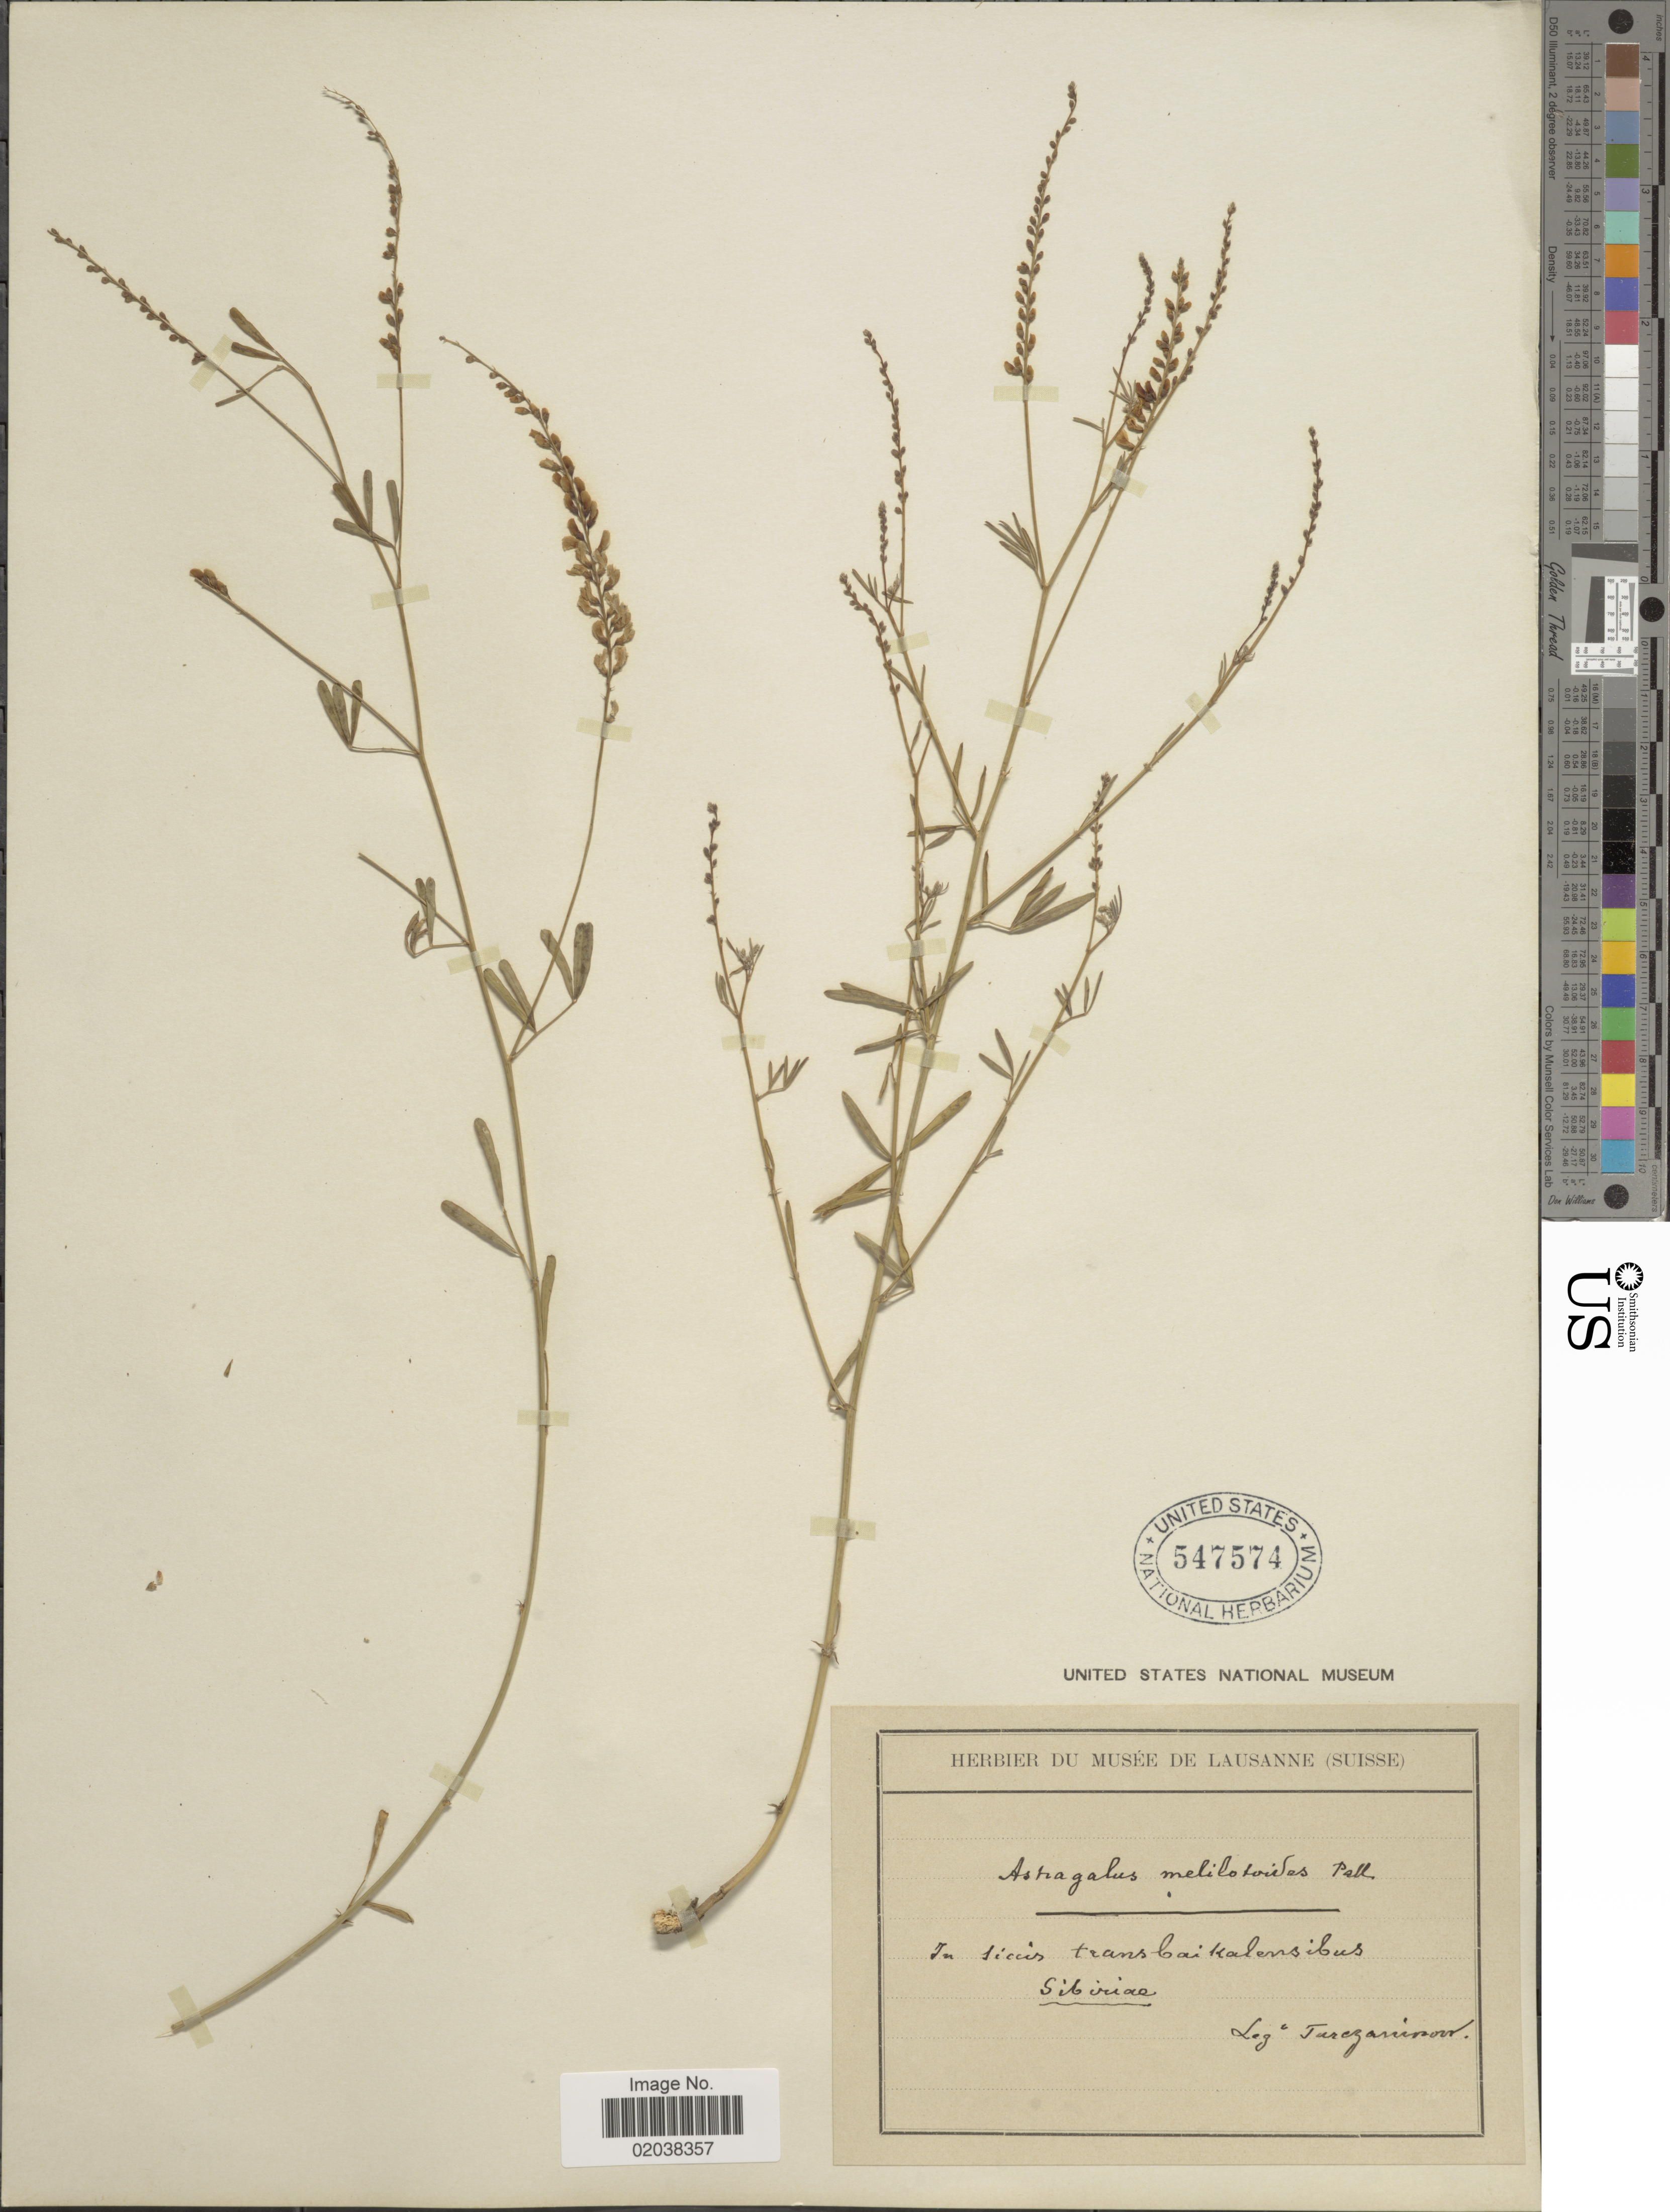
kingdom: Plantae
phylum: Tracheophyta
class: Magnoliopsida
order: Fabales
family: Fabaceae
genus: Astragalus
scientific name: Astragalus melilotoides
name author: Pall.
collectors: Turczaninow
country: Russian Federation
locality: In siccis trans CaiKalensibus. Sibiriae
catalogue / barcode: US 547574